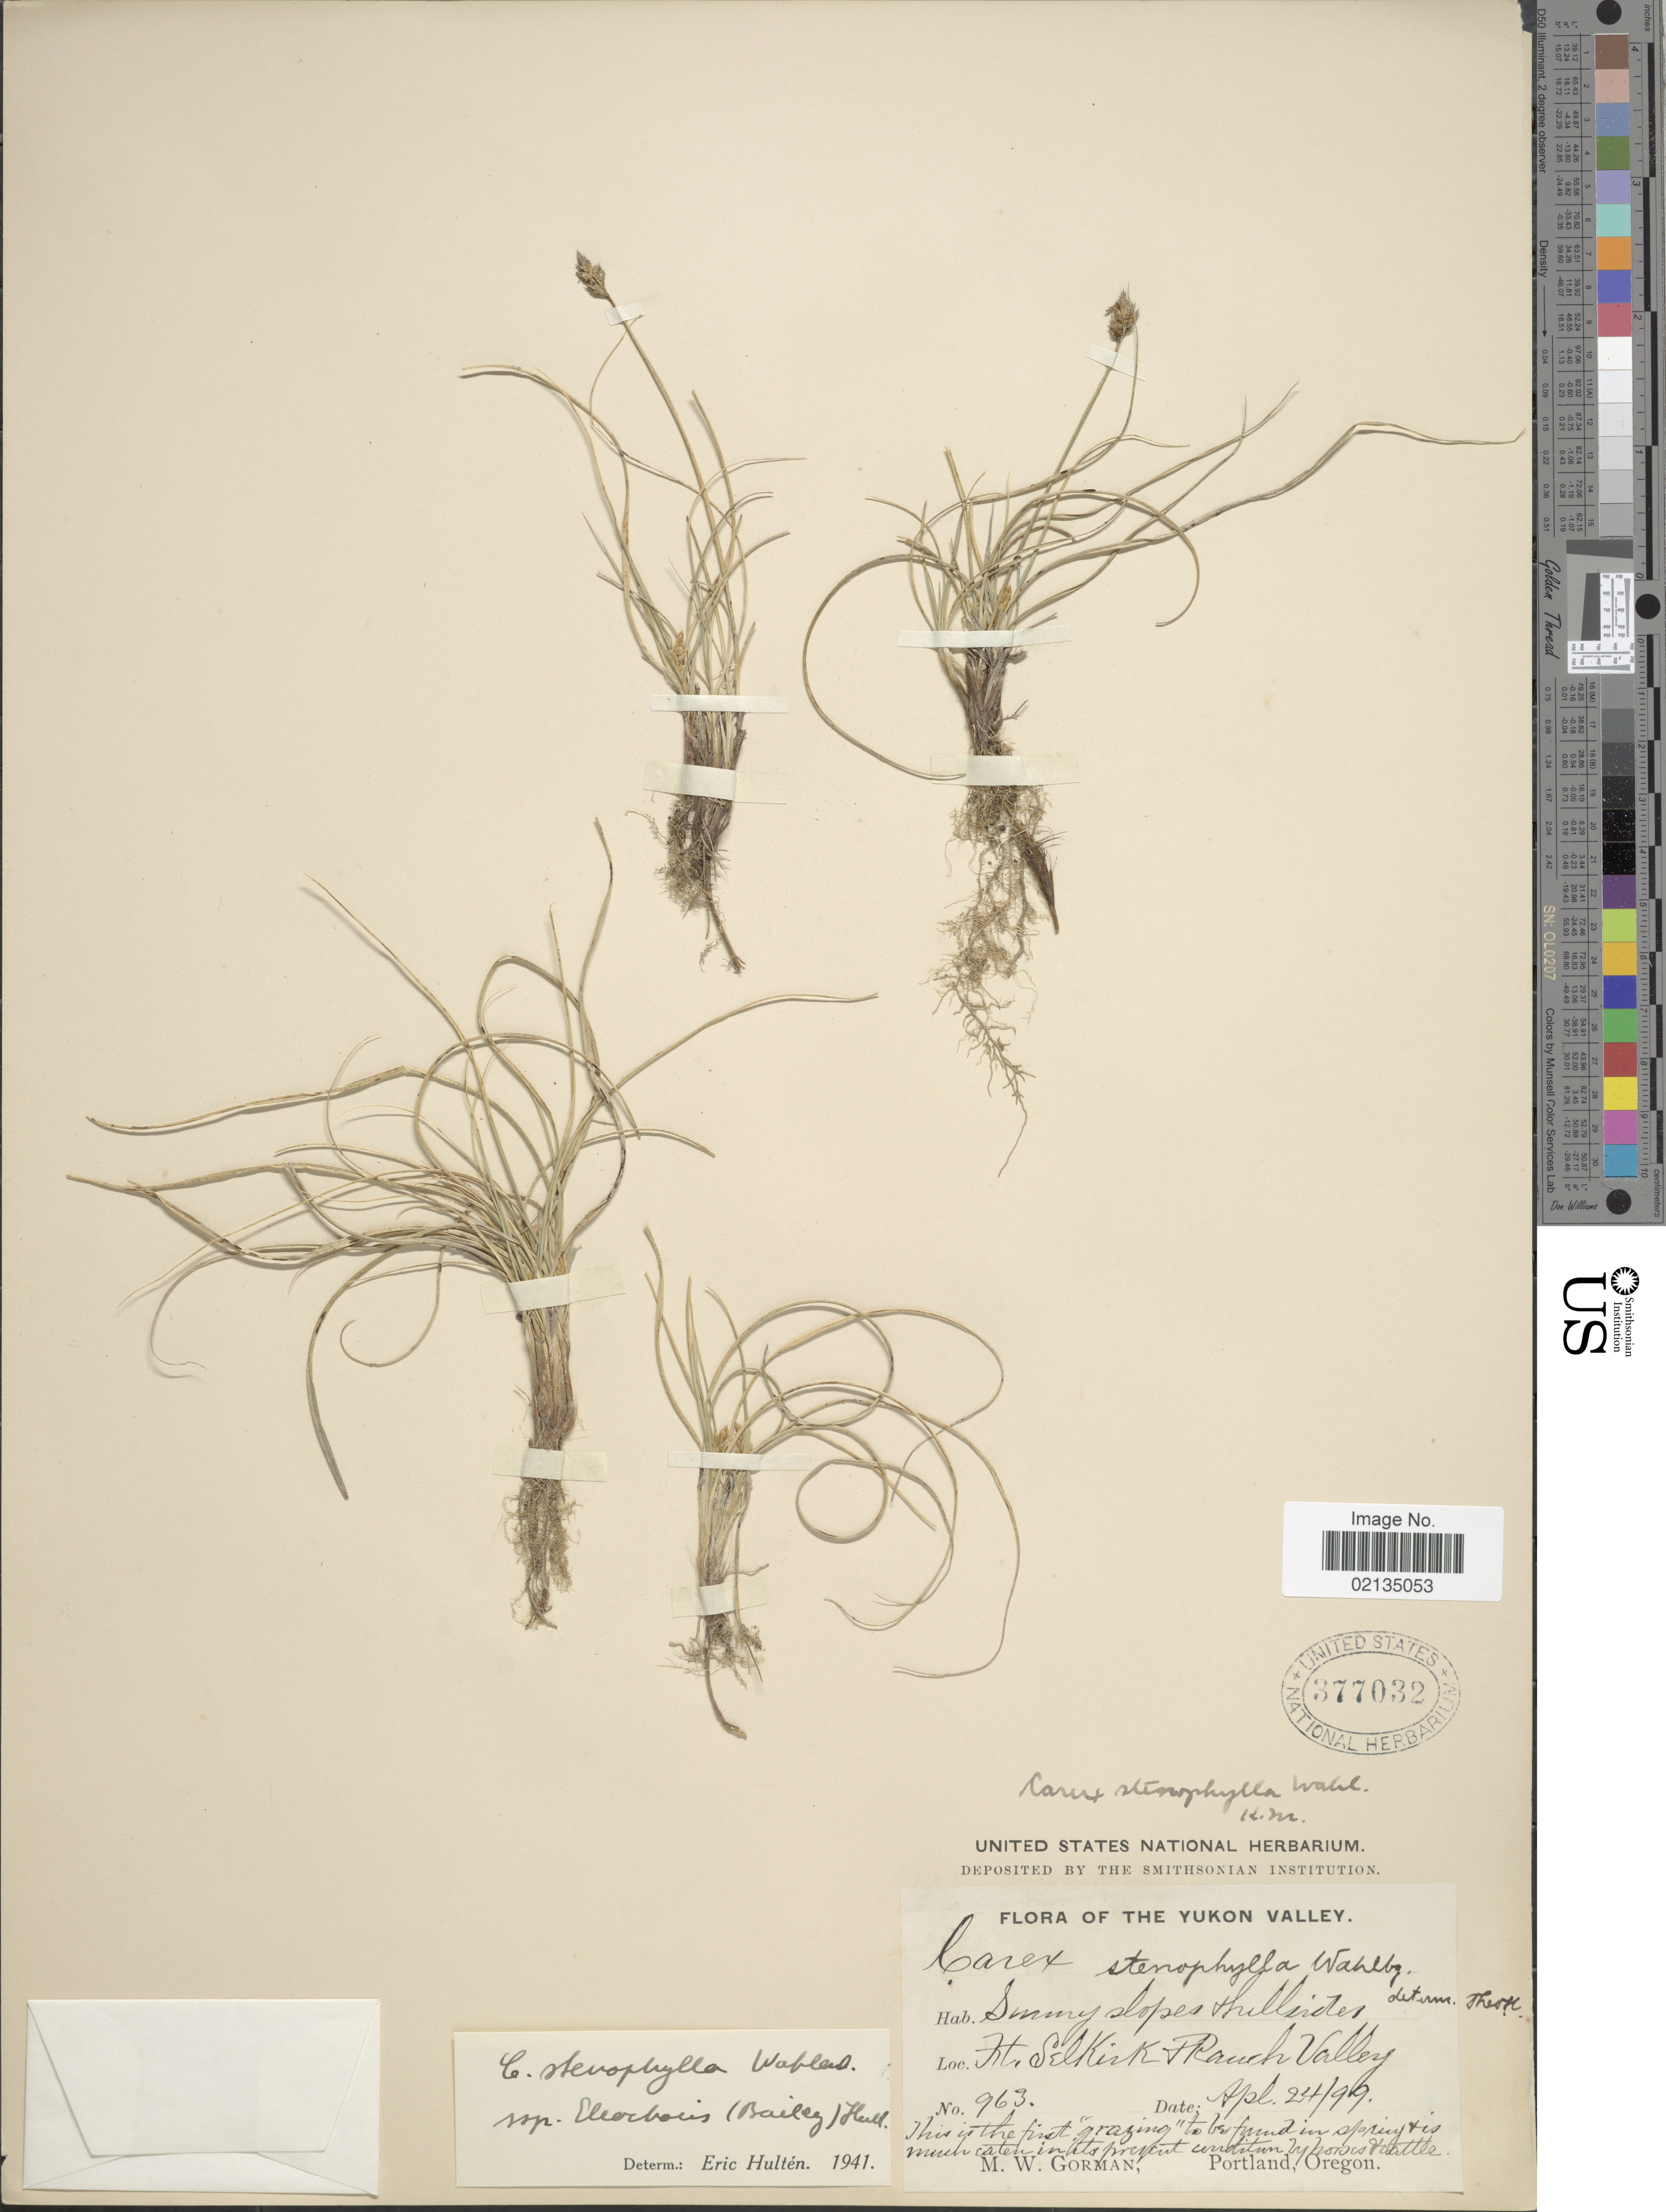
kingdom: Plantae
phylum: Tracheophyta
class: Liliopsida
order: Poales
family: Cyperaceae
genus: Carex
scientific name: Carex stenophylla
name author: Wahlenb.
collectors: M. W. Gorman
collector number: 963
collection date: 1919-04-24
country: Canada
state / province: Yukon Territory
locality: Yukon Valley, Sunny slopes & hillsides, Ft. Selkirk & Ranch Valley.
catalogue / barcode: US 377032